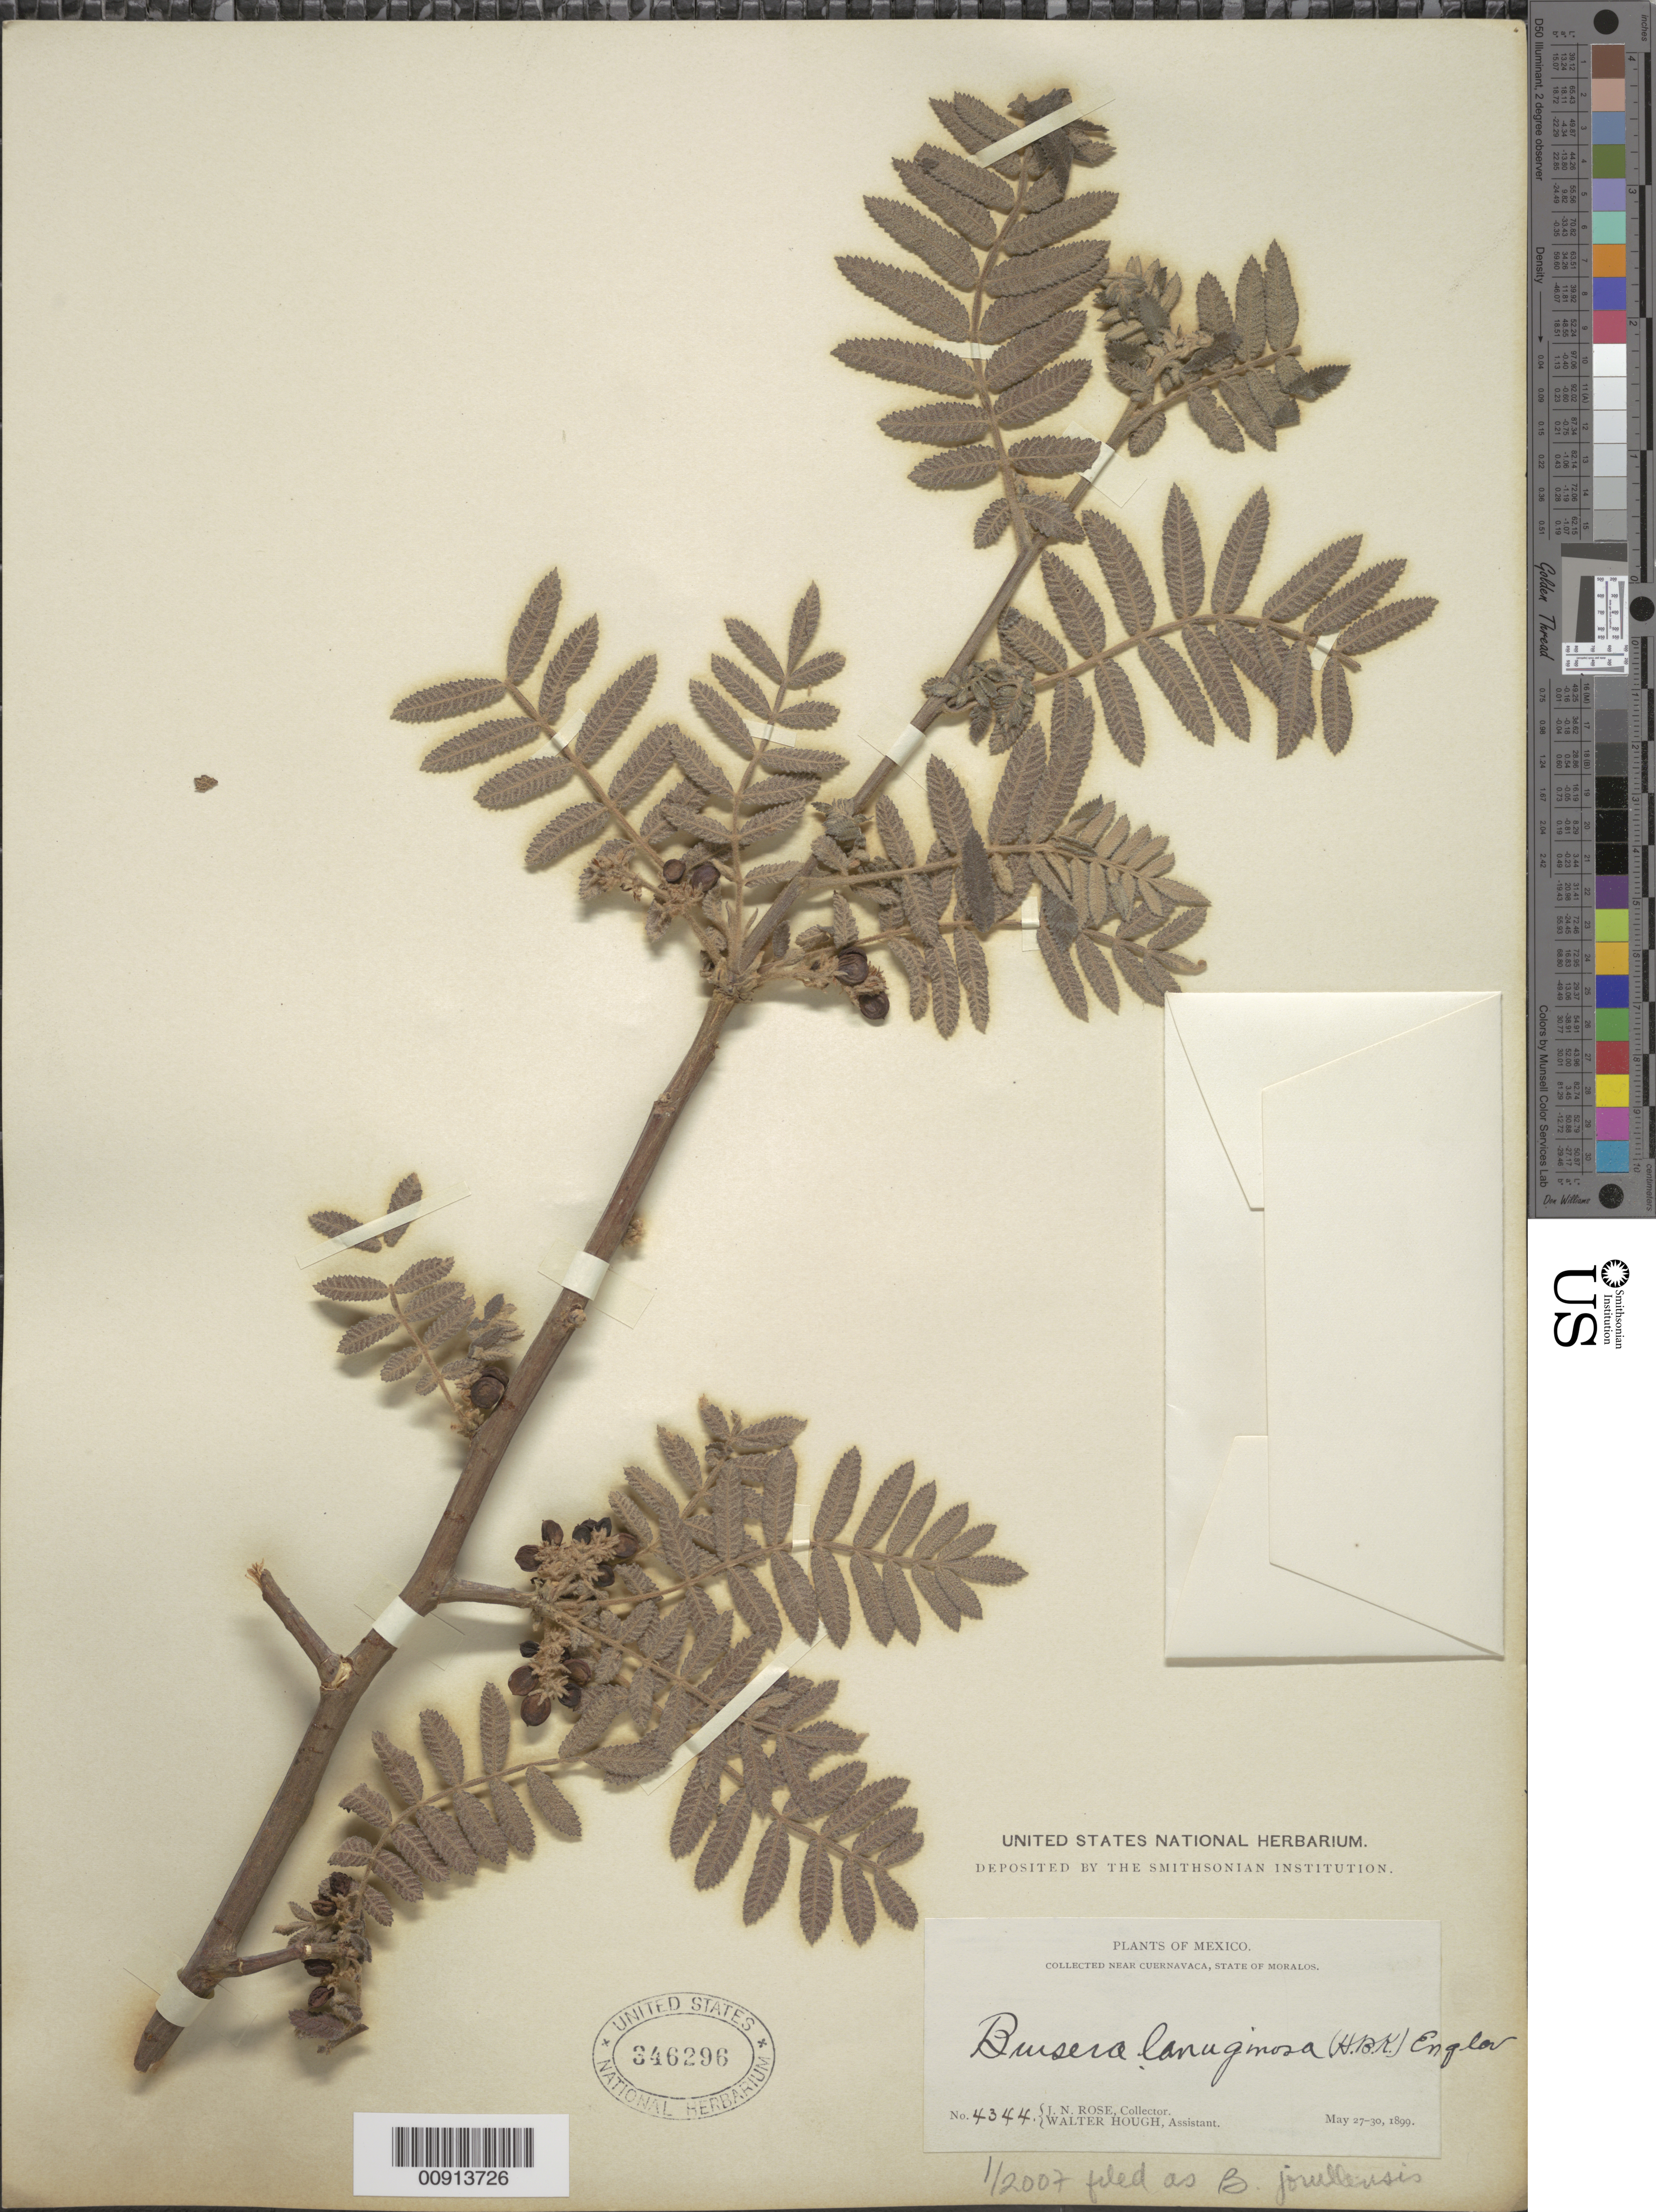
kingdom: Plantae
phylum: Tracheophyta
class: Magnoliopsida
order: Sapindales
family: Burseraceae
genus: Bursera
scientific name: Bursera jorullensis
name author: (Kunth) Engl.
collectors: J. N. Rose & W. Hough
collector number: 4344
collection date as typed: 27 May 1899 to 30 May 1899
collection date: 1899-05-27/1899-05-30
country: Mexico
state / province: Morelos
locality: Near Cuernavaca , State of Morelos.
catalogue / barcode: US 346296